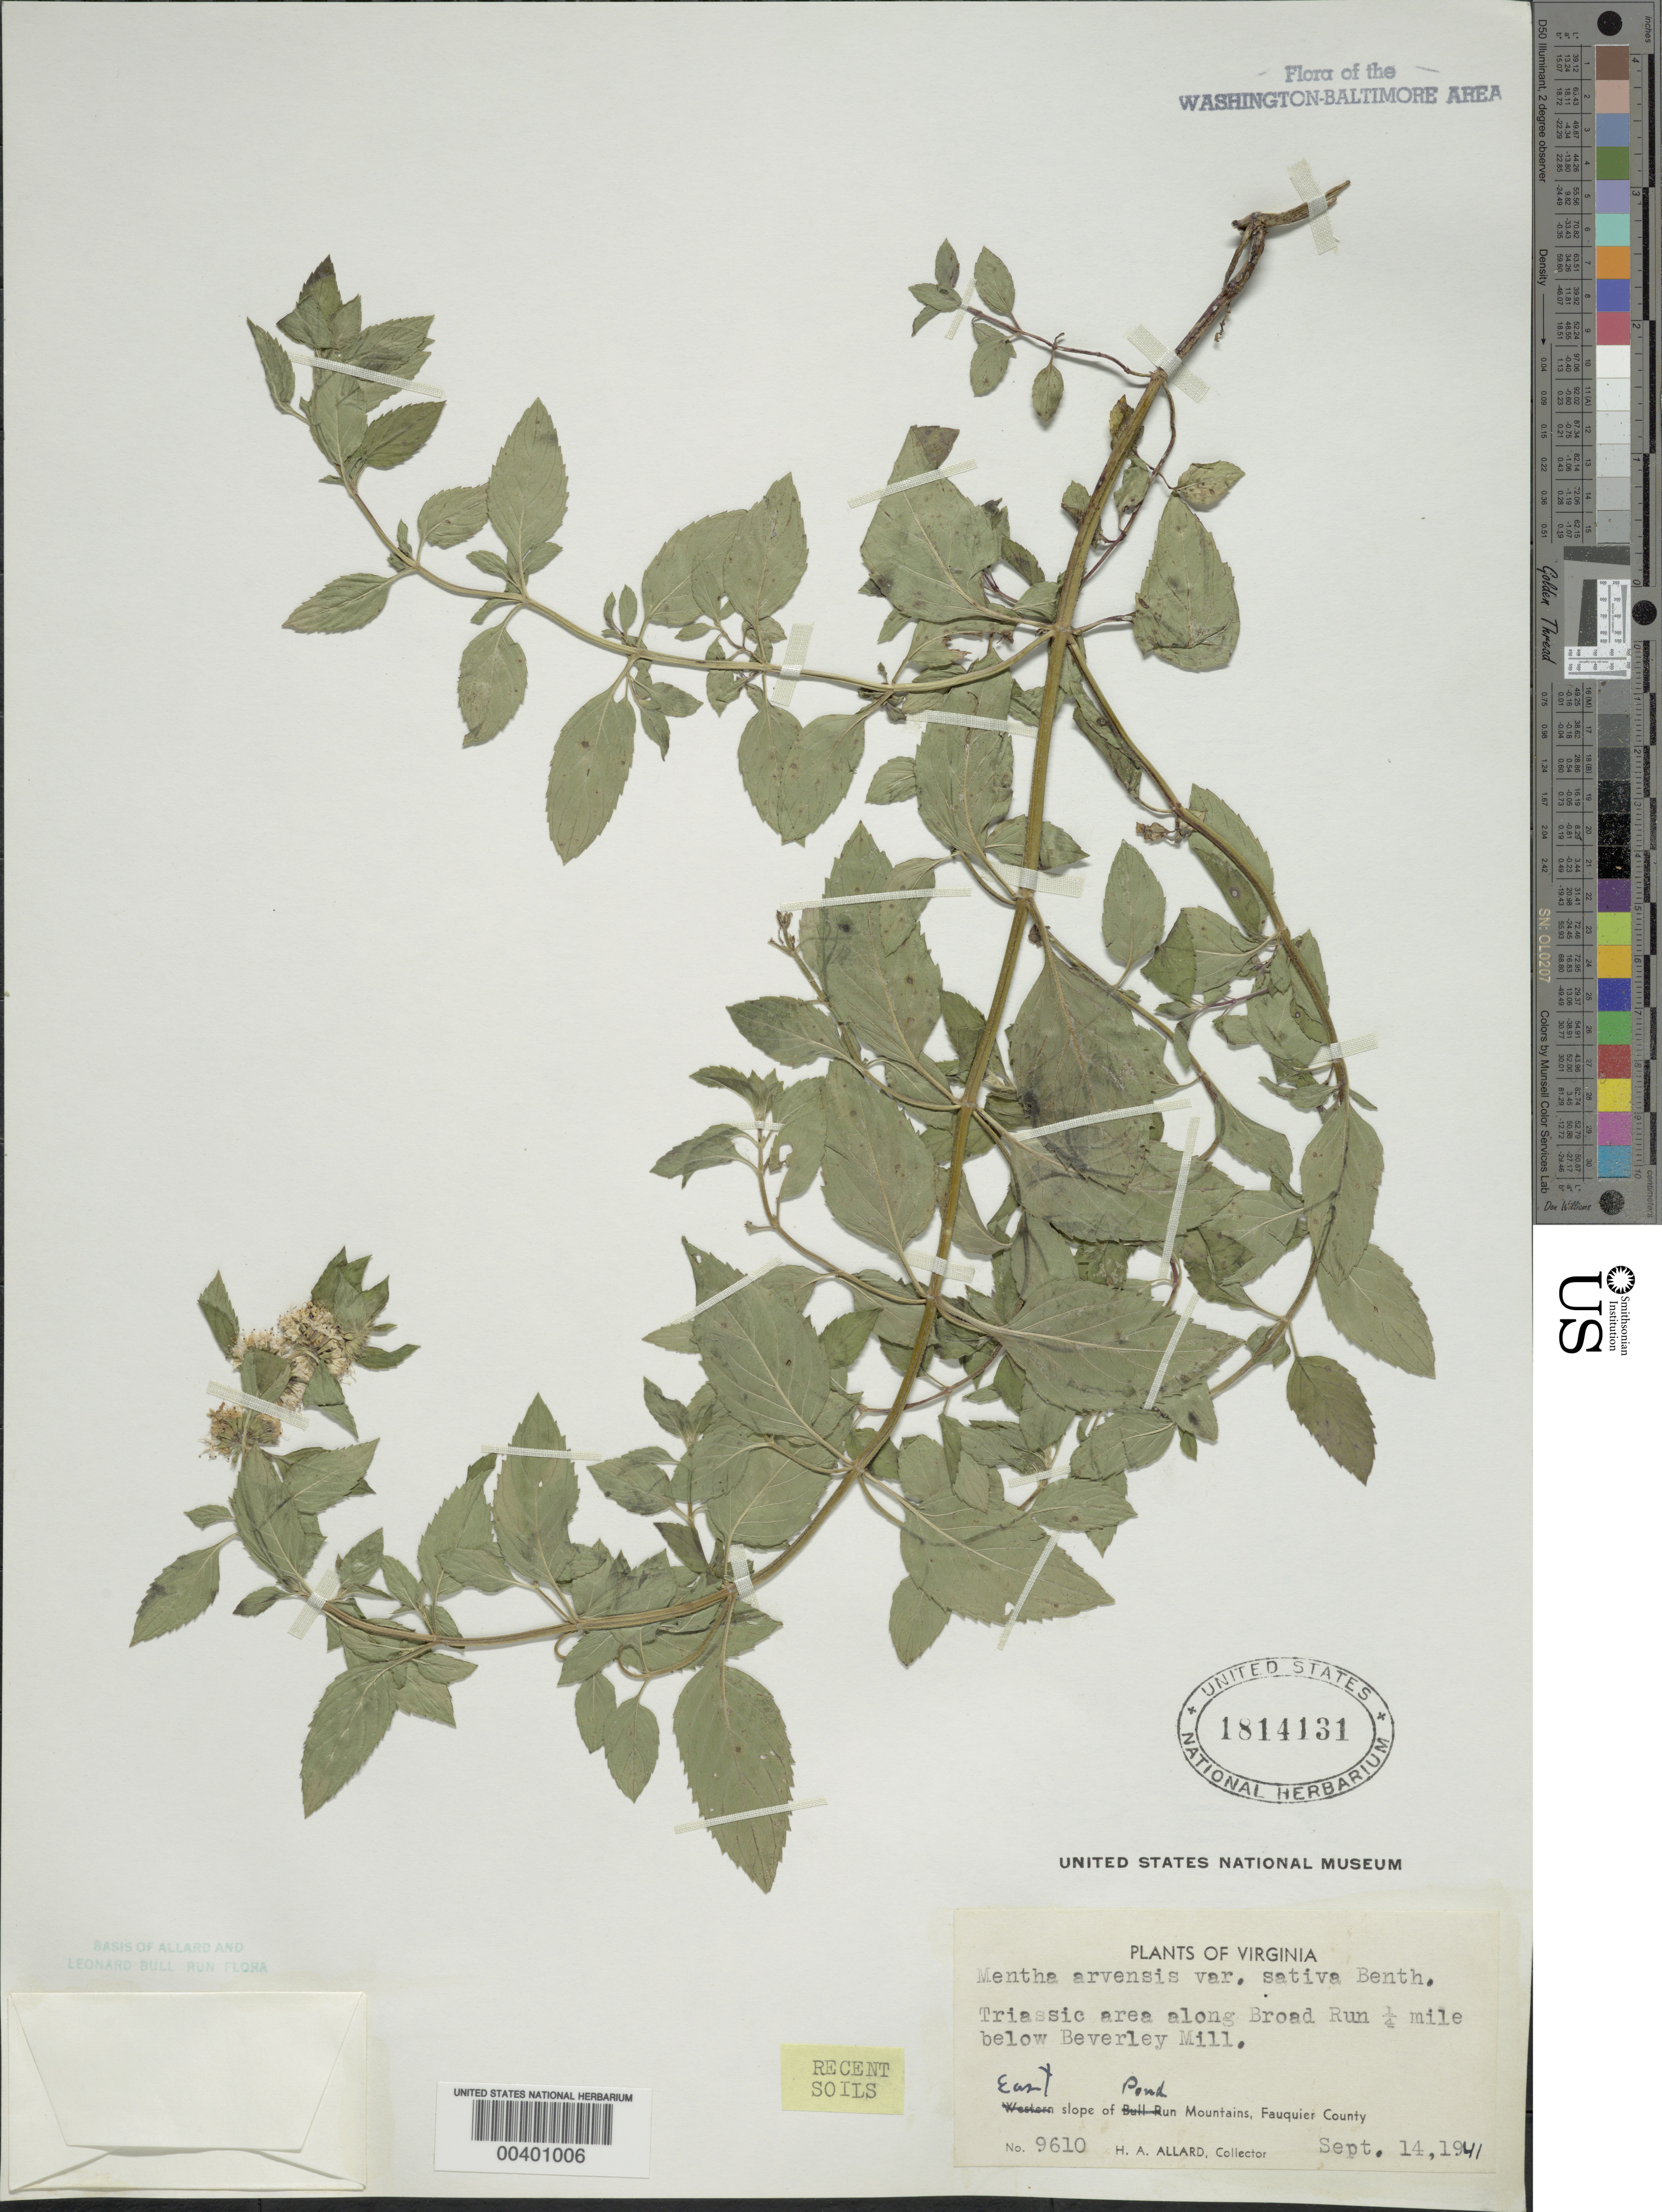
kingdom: Plantae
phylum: Tracheophyta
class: Magnoliopsida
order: Lamiales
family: Lamiaceae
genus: Mentha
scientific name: Mentha arvensis var. sativa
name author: Benth.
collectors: H. A. Allard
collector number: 9610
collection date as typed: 14 Sep 1941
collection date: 1941-09-14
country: United States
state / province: Virginia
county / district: Fauquier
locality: Broad Run, below Beverley Mill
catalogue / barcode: US 1814131